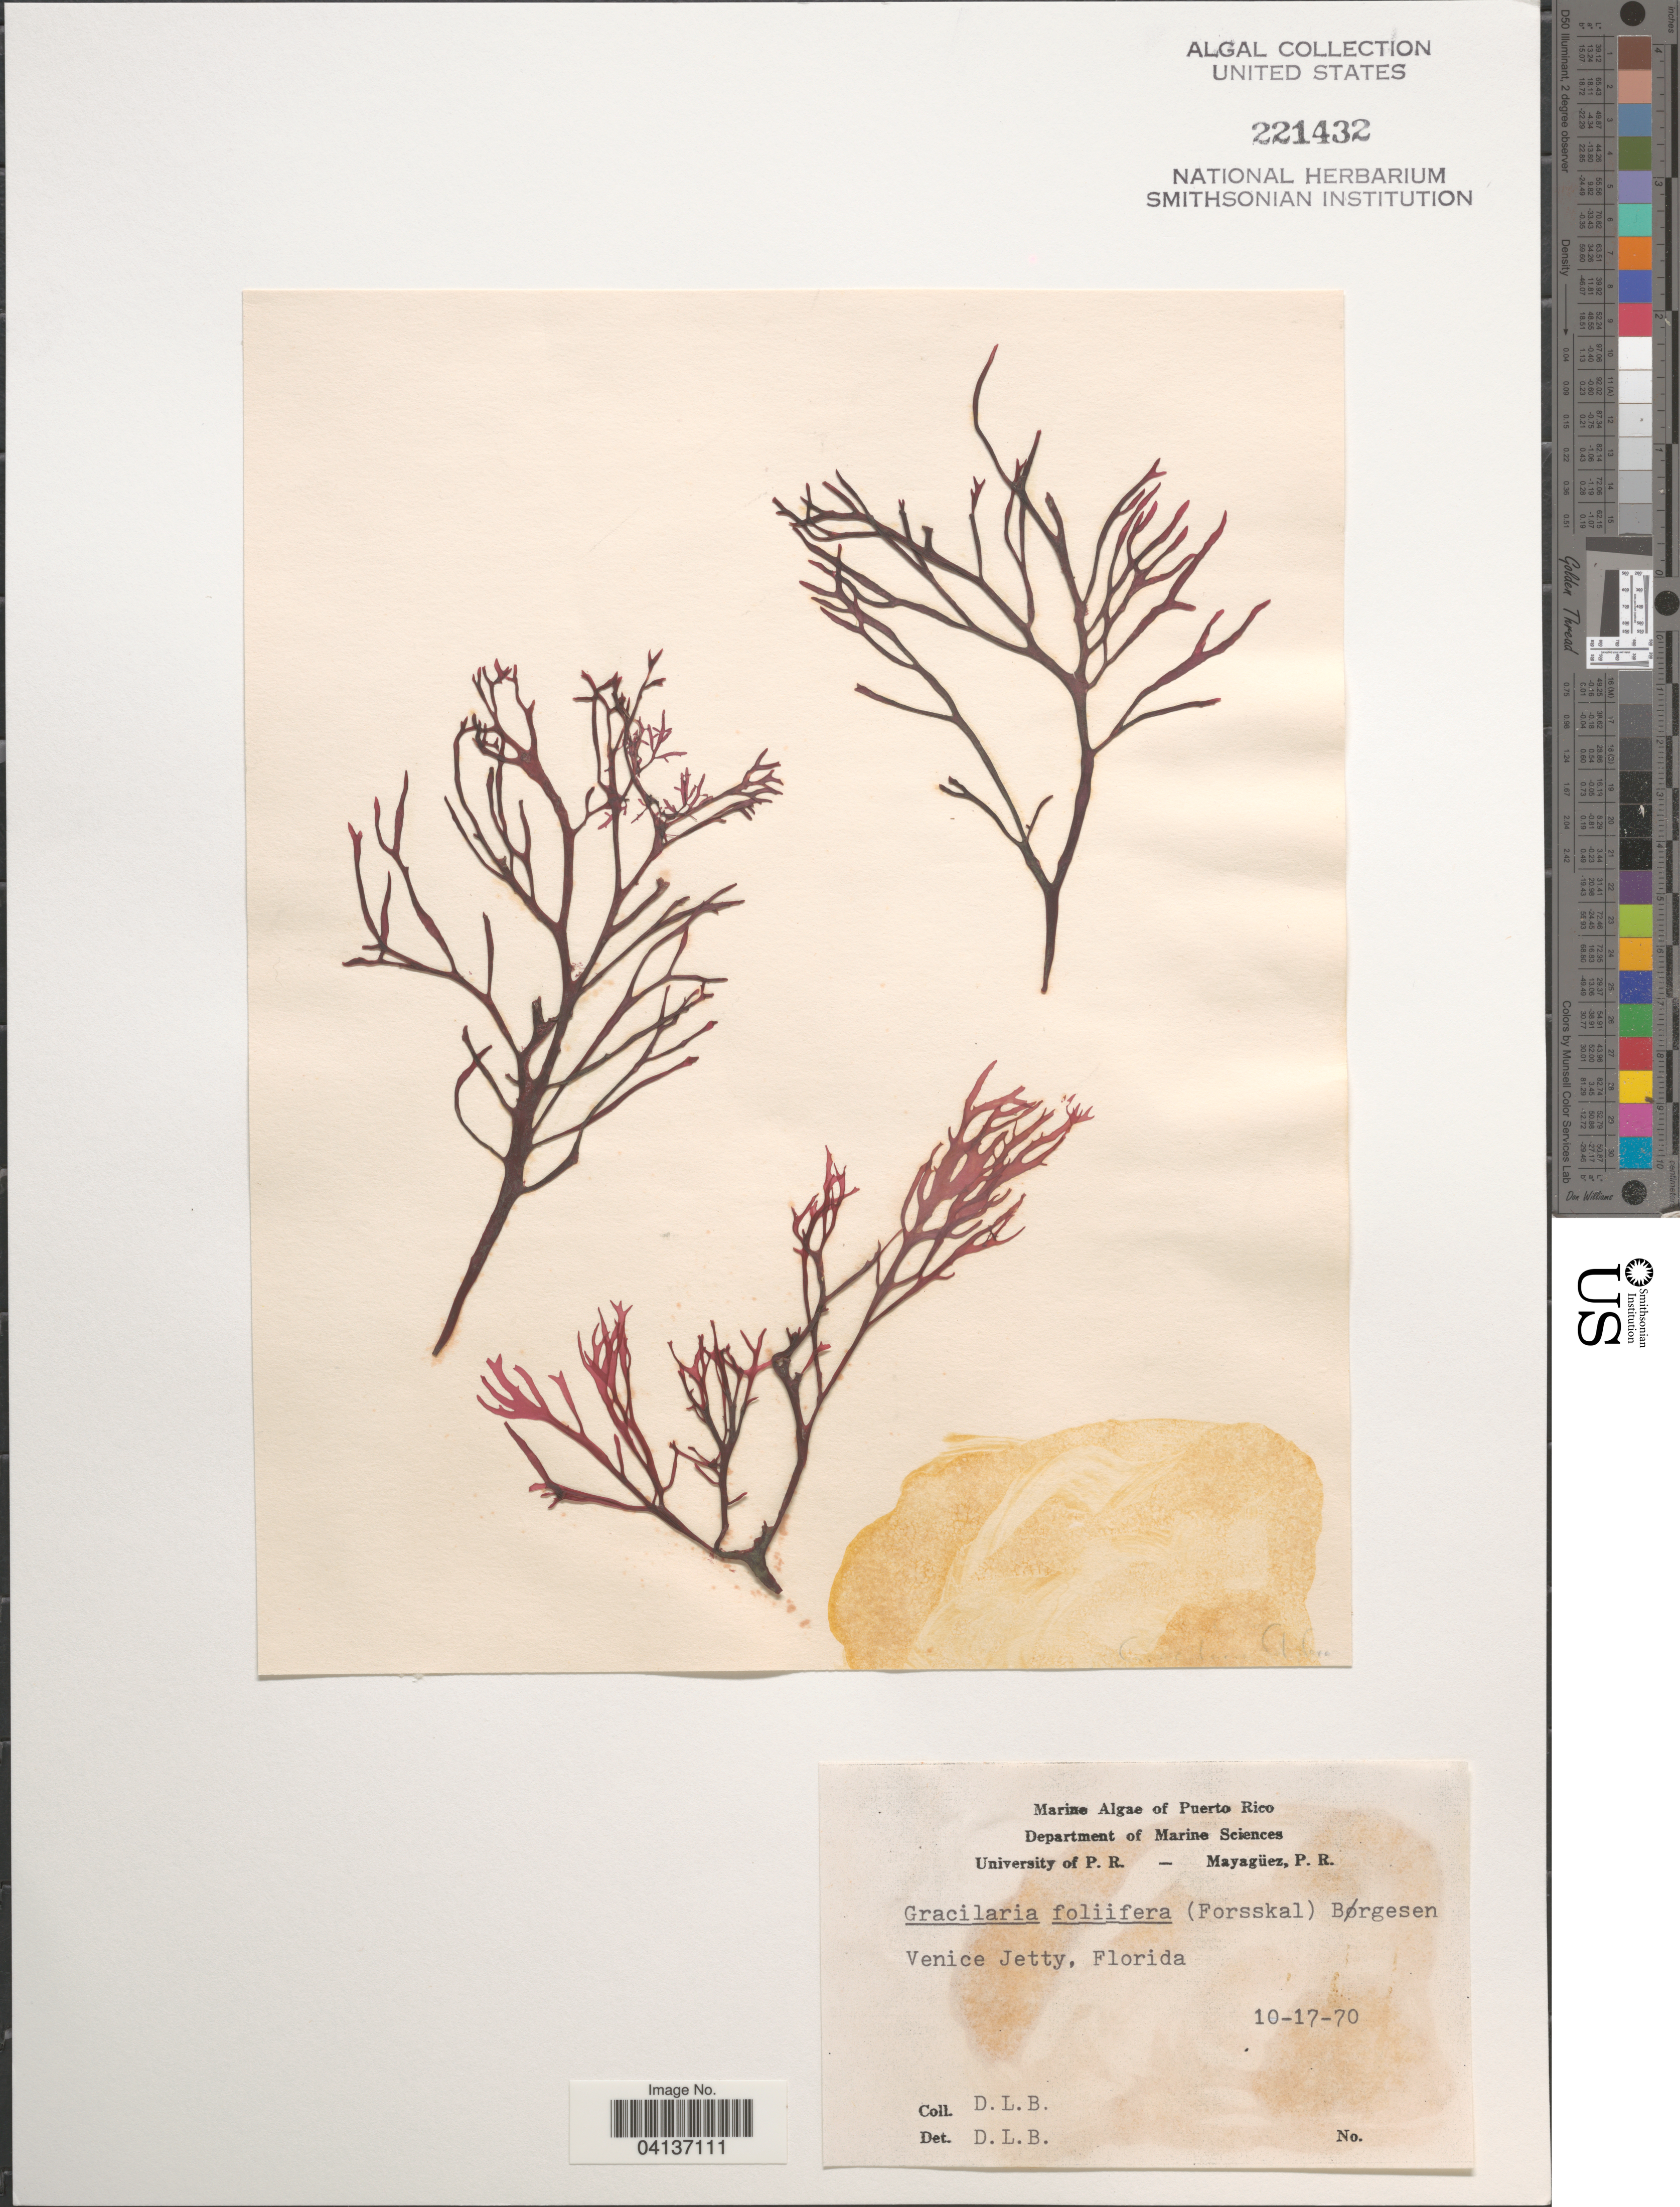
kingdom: Plantae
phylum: Rhodophyta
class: Florideophyceae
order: Gracilariales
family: Gracilariaceae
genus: Gracilaria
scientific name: Gracilaria foliifera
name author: (Forssk.) Børgesen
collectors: D. L. B.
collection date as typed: Transcribed d/m/y: 17/10/70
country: United States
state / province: Florida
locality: Venice Jetty.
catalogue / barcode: US 221432